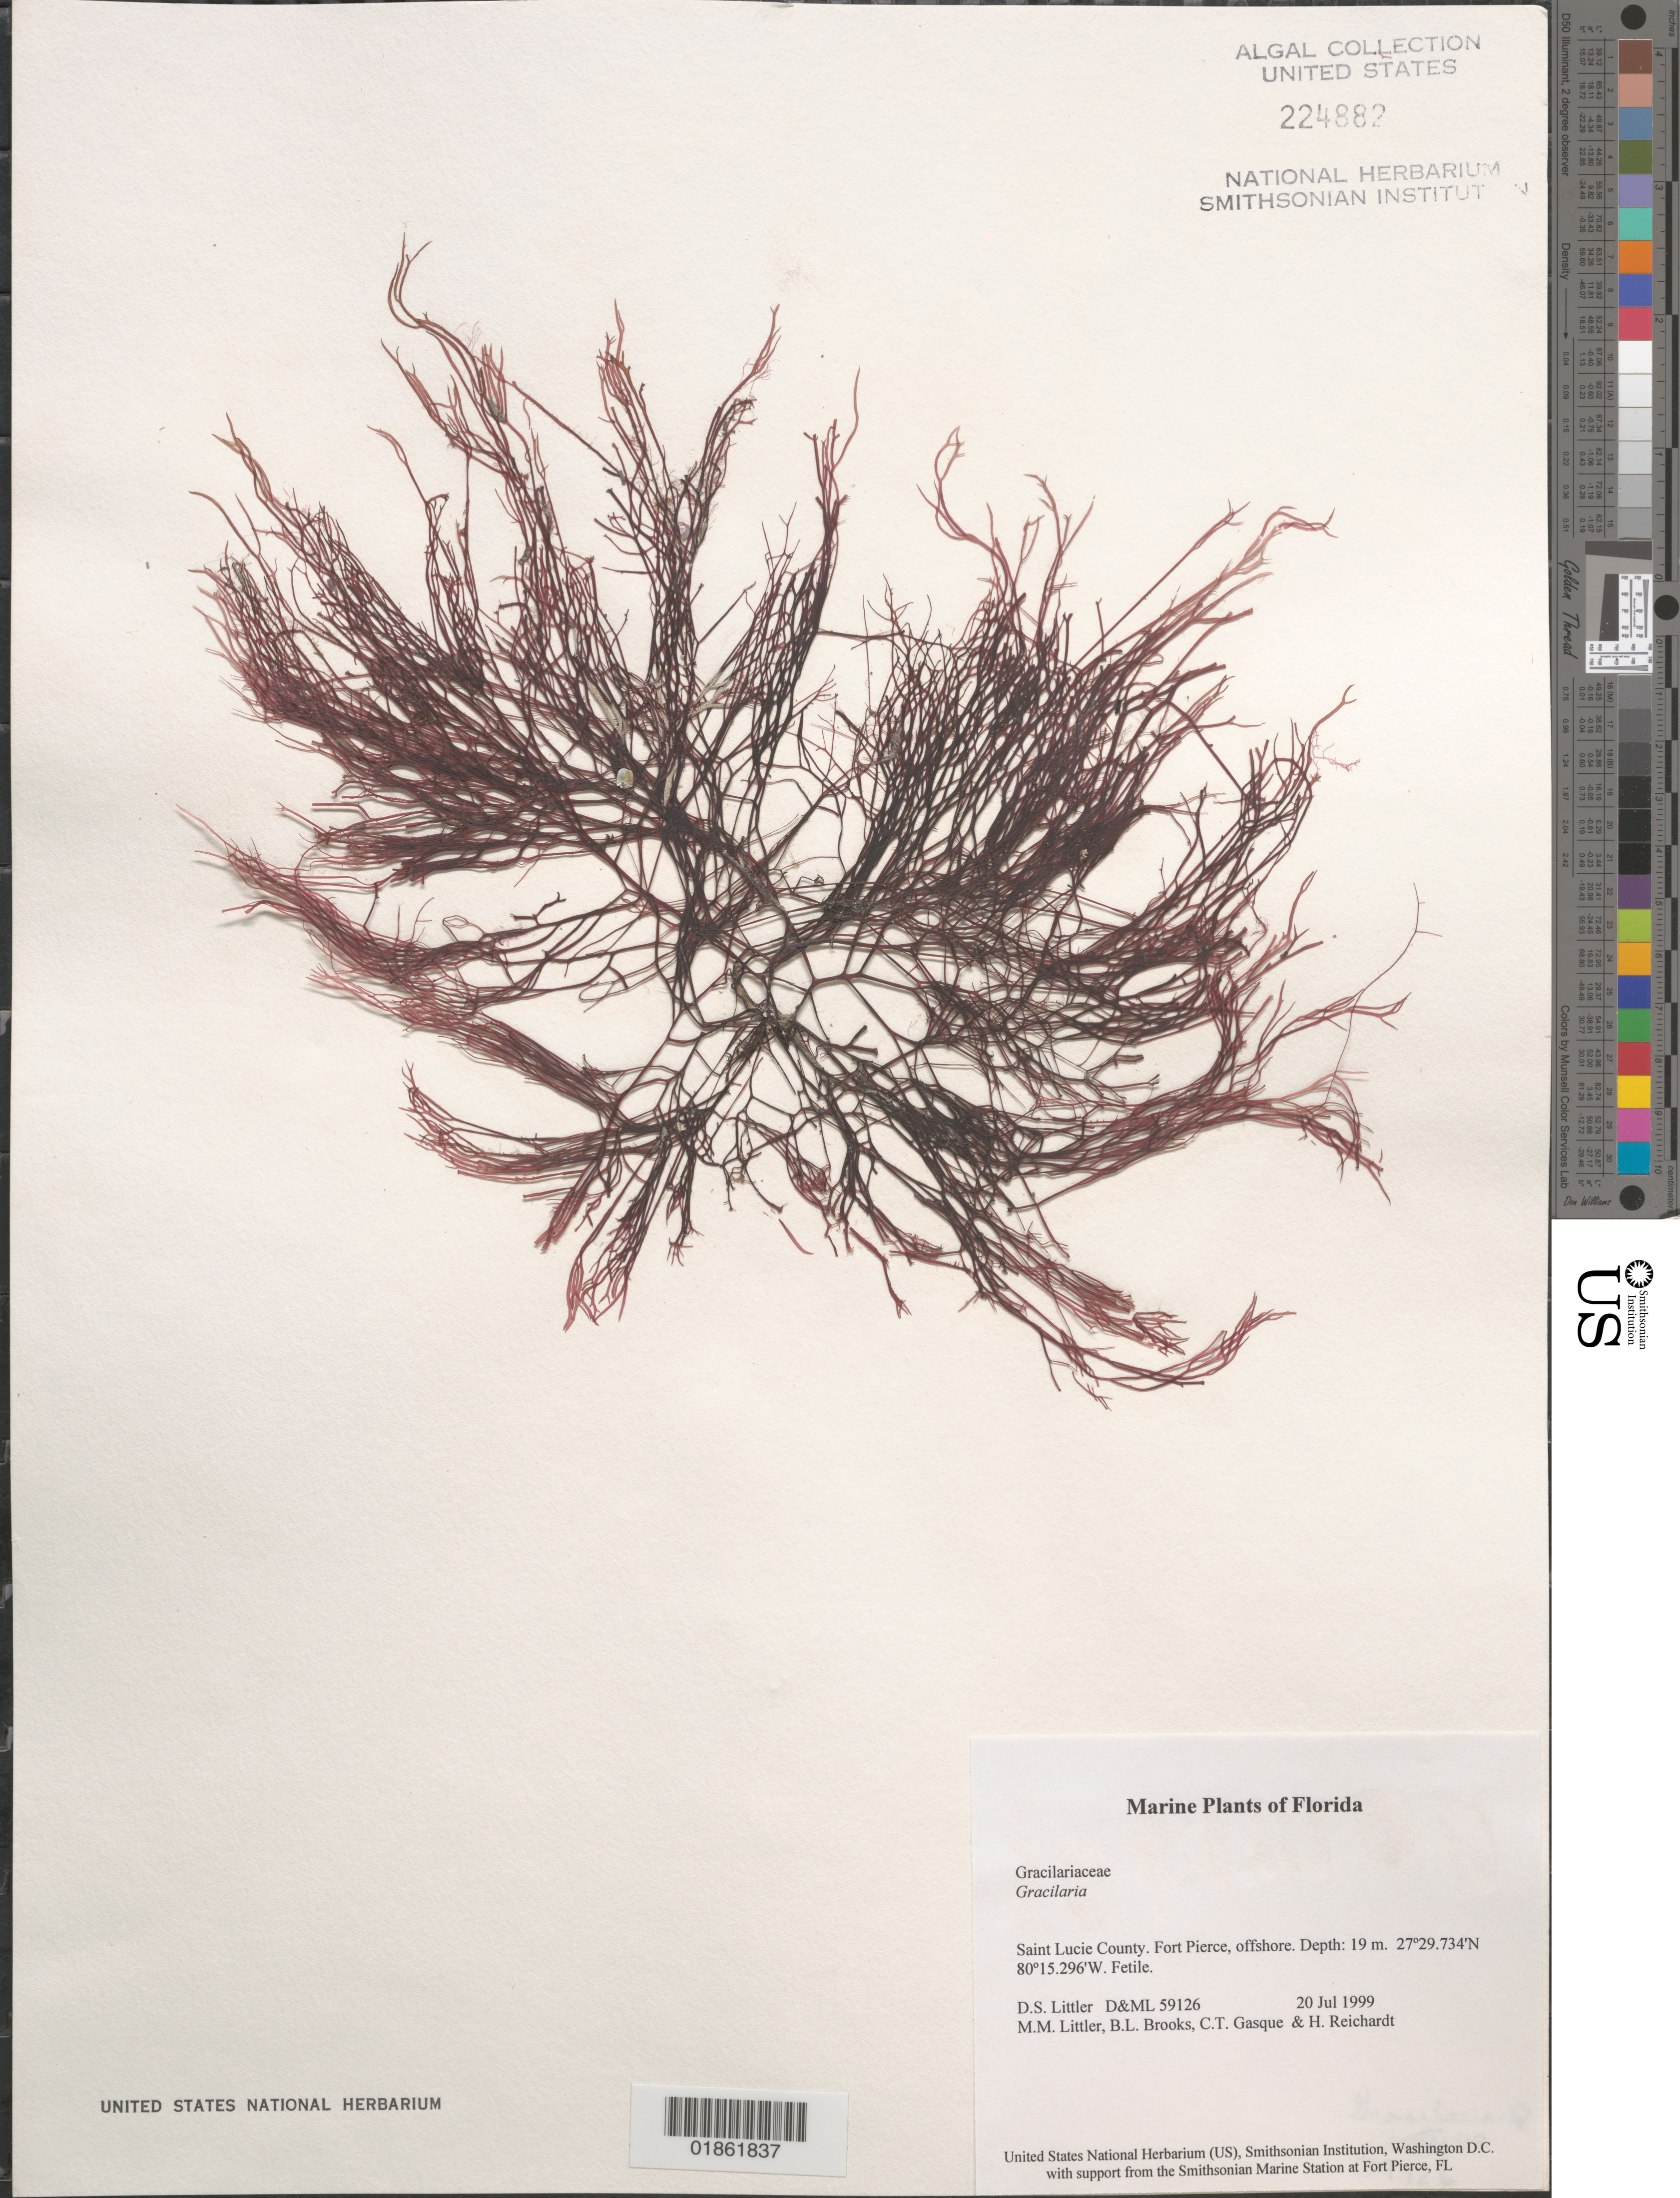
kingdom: Plantae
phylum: Rhodophyta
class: Florideophyceae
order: Gracilariales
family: Gracilariaceae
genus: Gracilaria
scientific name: Gracilaria sp.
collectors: D. S. Littler, M. M. Littler & C. Gasque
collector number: D&ML 59126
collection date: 1999-07-20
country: United States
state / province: Florida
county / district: Saint Lucie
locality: Fort Pierce.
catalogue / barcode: US 224882